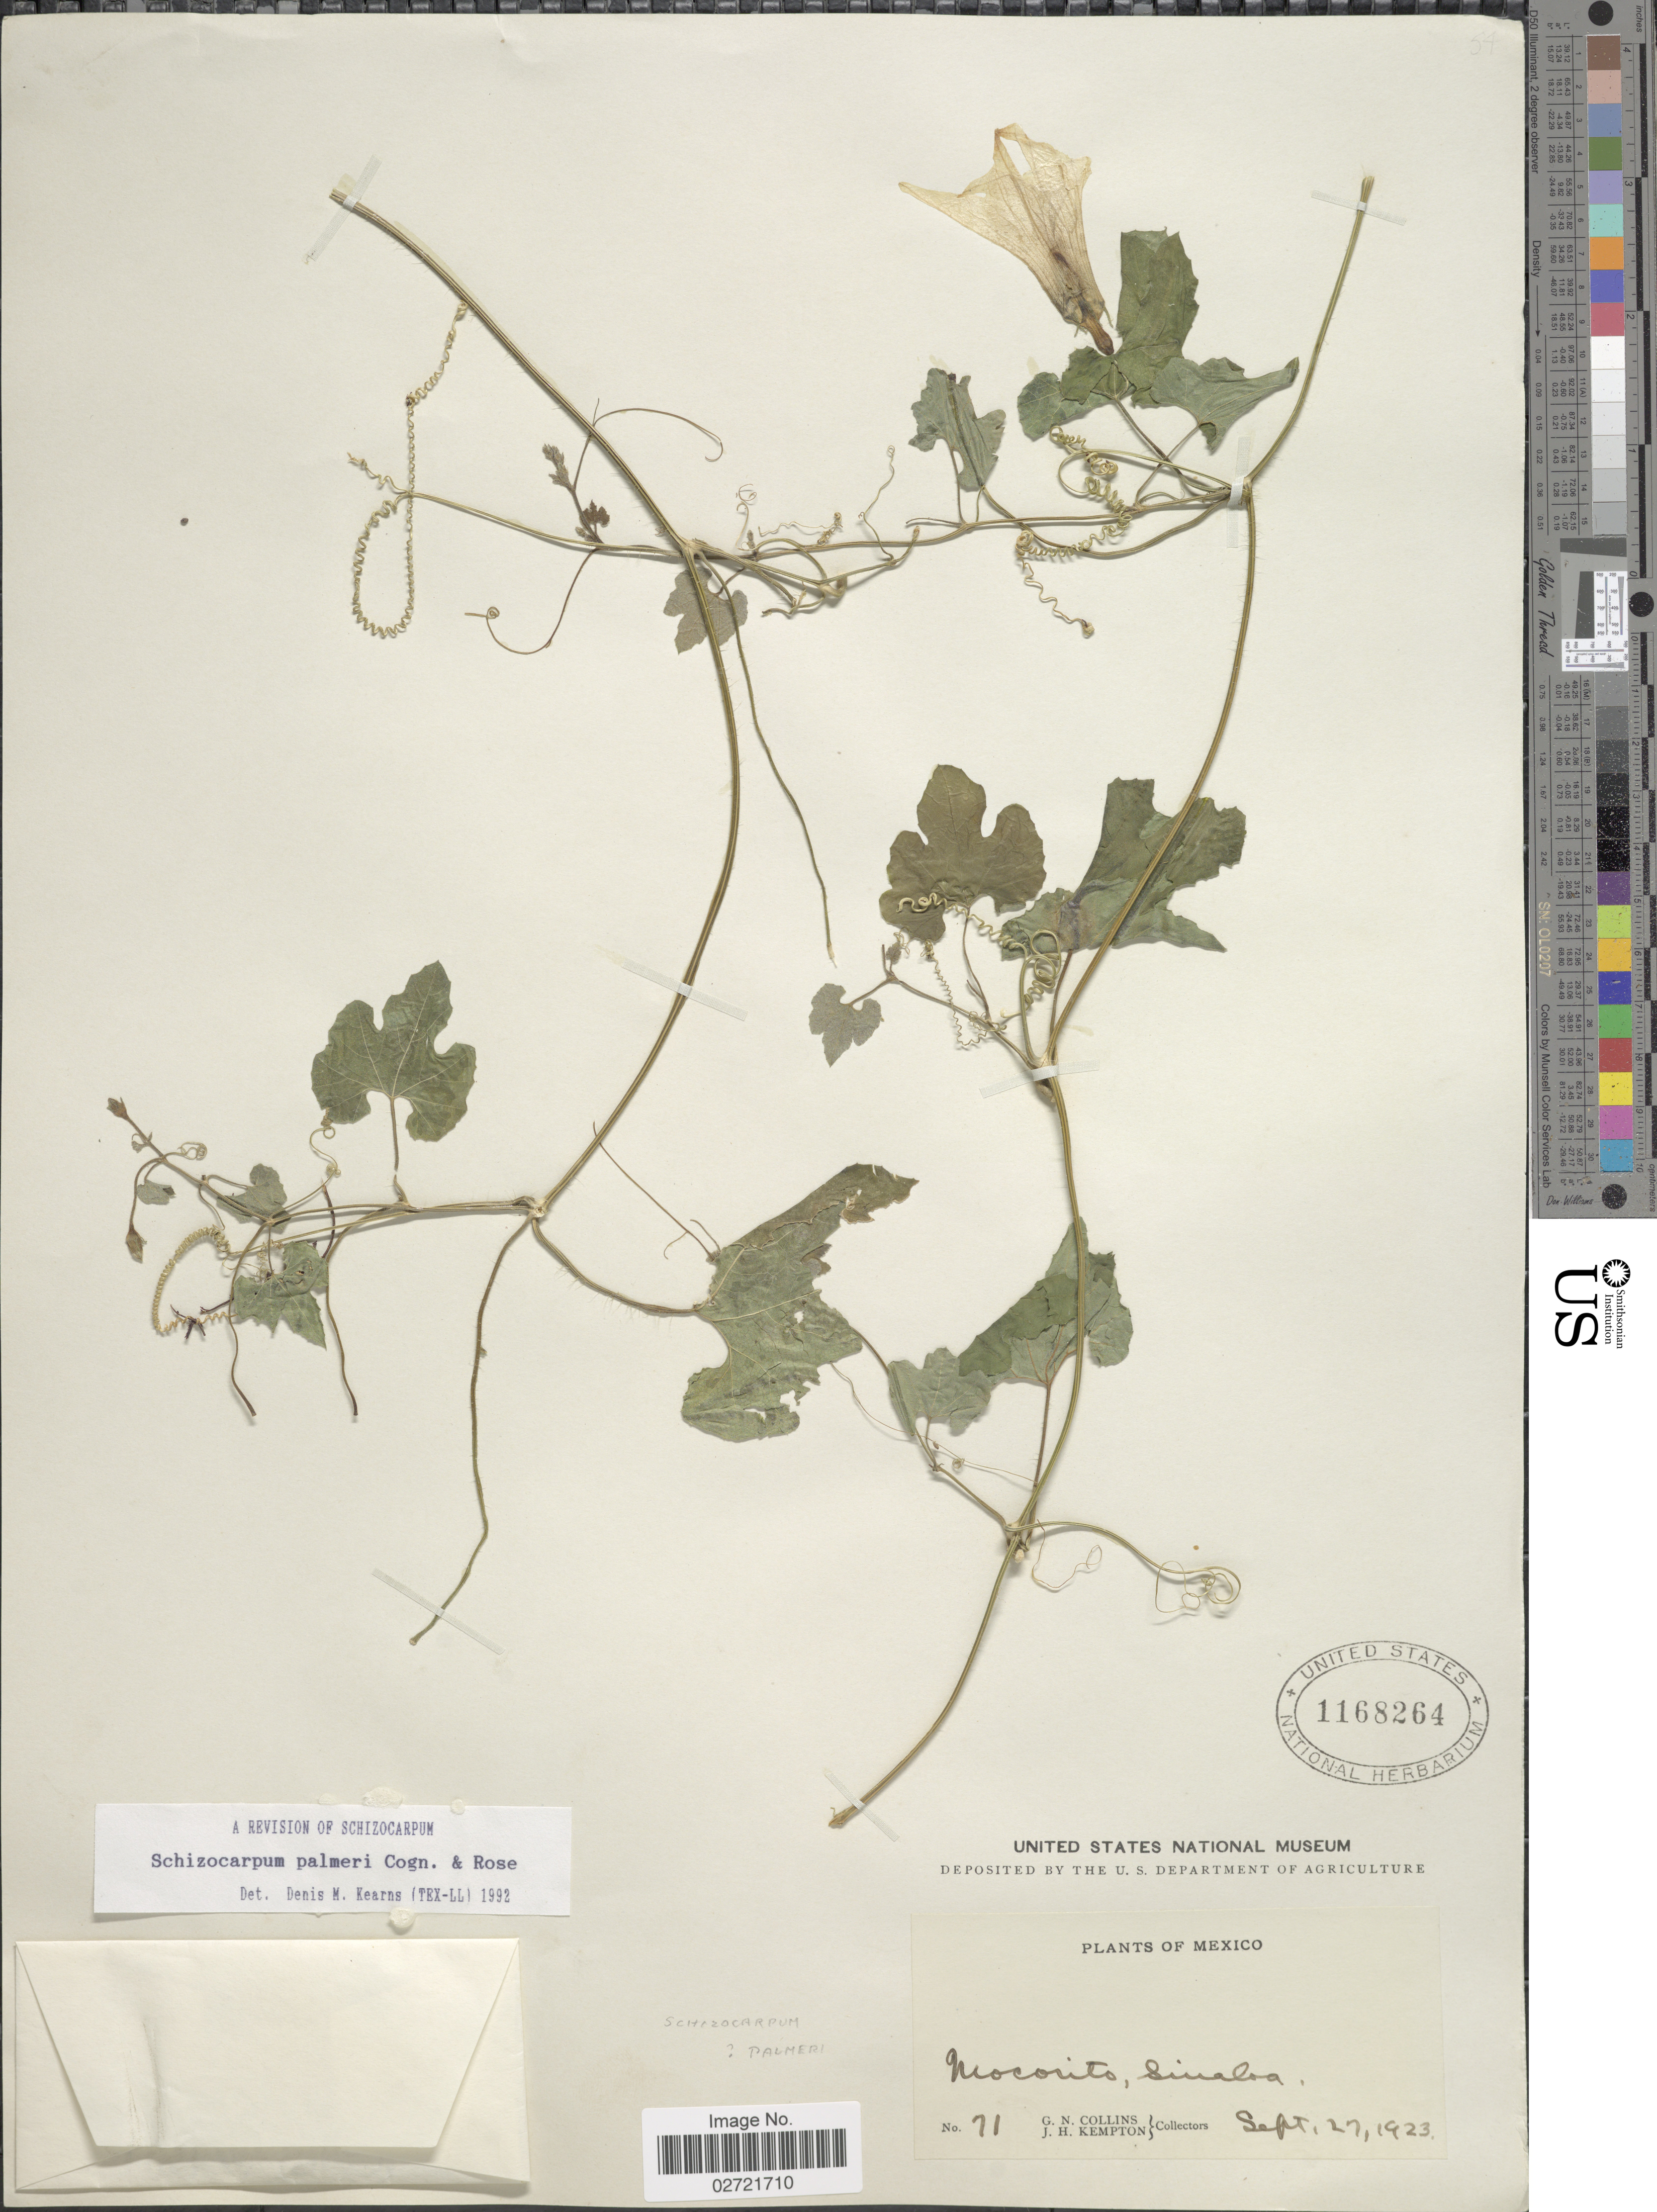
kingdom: Plantae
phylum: Tracheophyta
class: Magnoliopsida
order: Cucurbitales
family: Cucurbitaceae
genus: Schizocarpum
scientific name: Schizocarpum palmeri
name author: Cogn. & Rose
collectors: G. Collins & J. H. Kempton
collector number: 71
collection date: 1923-09-27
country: Mexico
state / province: Sinaloa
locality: Mocorito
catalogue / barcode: US 1168264